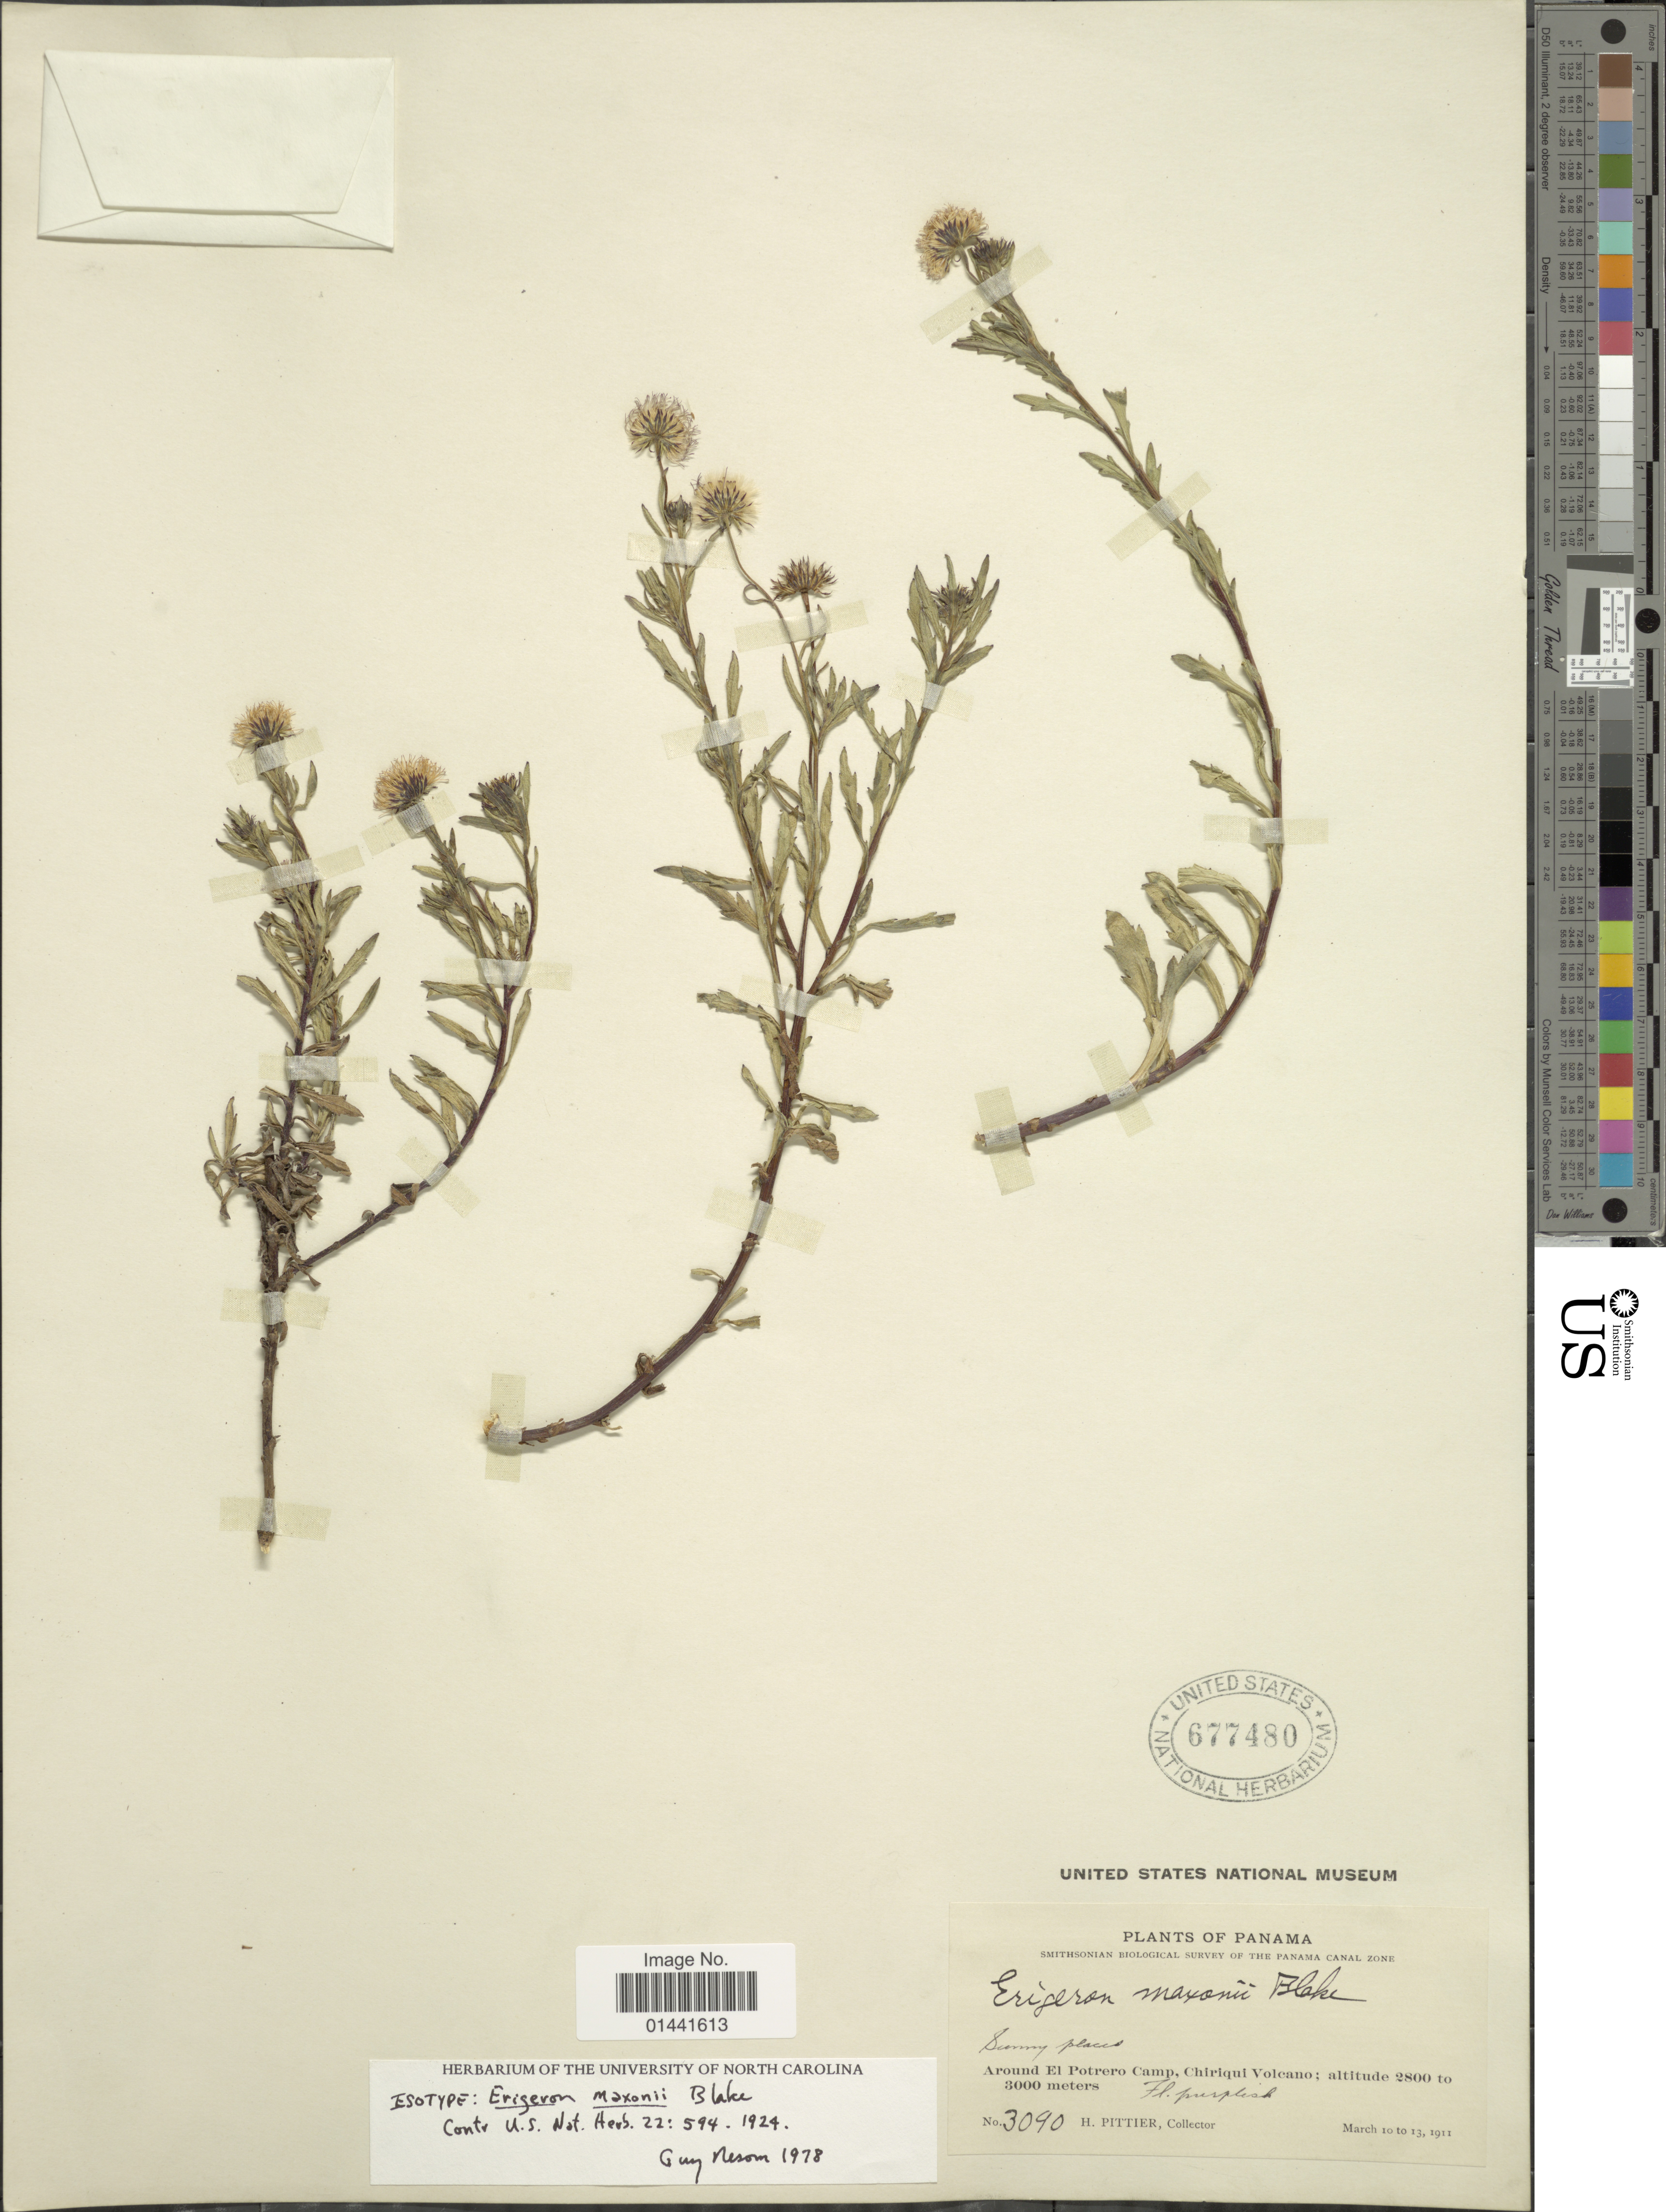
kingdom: Plantae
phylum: Tracheophyta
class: Magnoliopsida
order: Asterales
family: Asteraceae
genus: Erigeron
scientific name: Erigeron maxonii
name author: S.F. Blake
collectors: H. F. Pittier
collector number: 3090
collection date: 1911-03-10/1911-03-13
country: Panama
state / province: Chiriqui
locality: Sunny places, around El Potrero Camp, Chiriquí Volcano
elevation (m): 2800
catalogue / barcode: US 677480